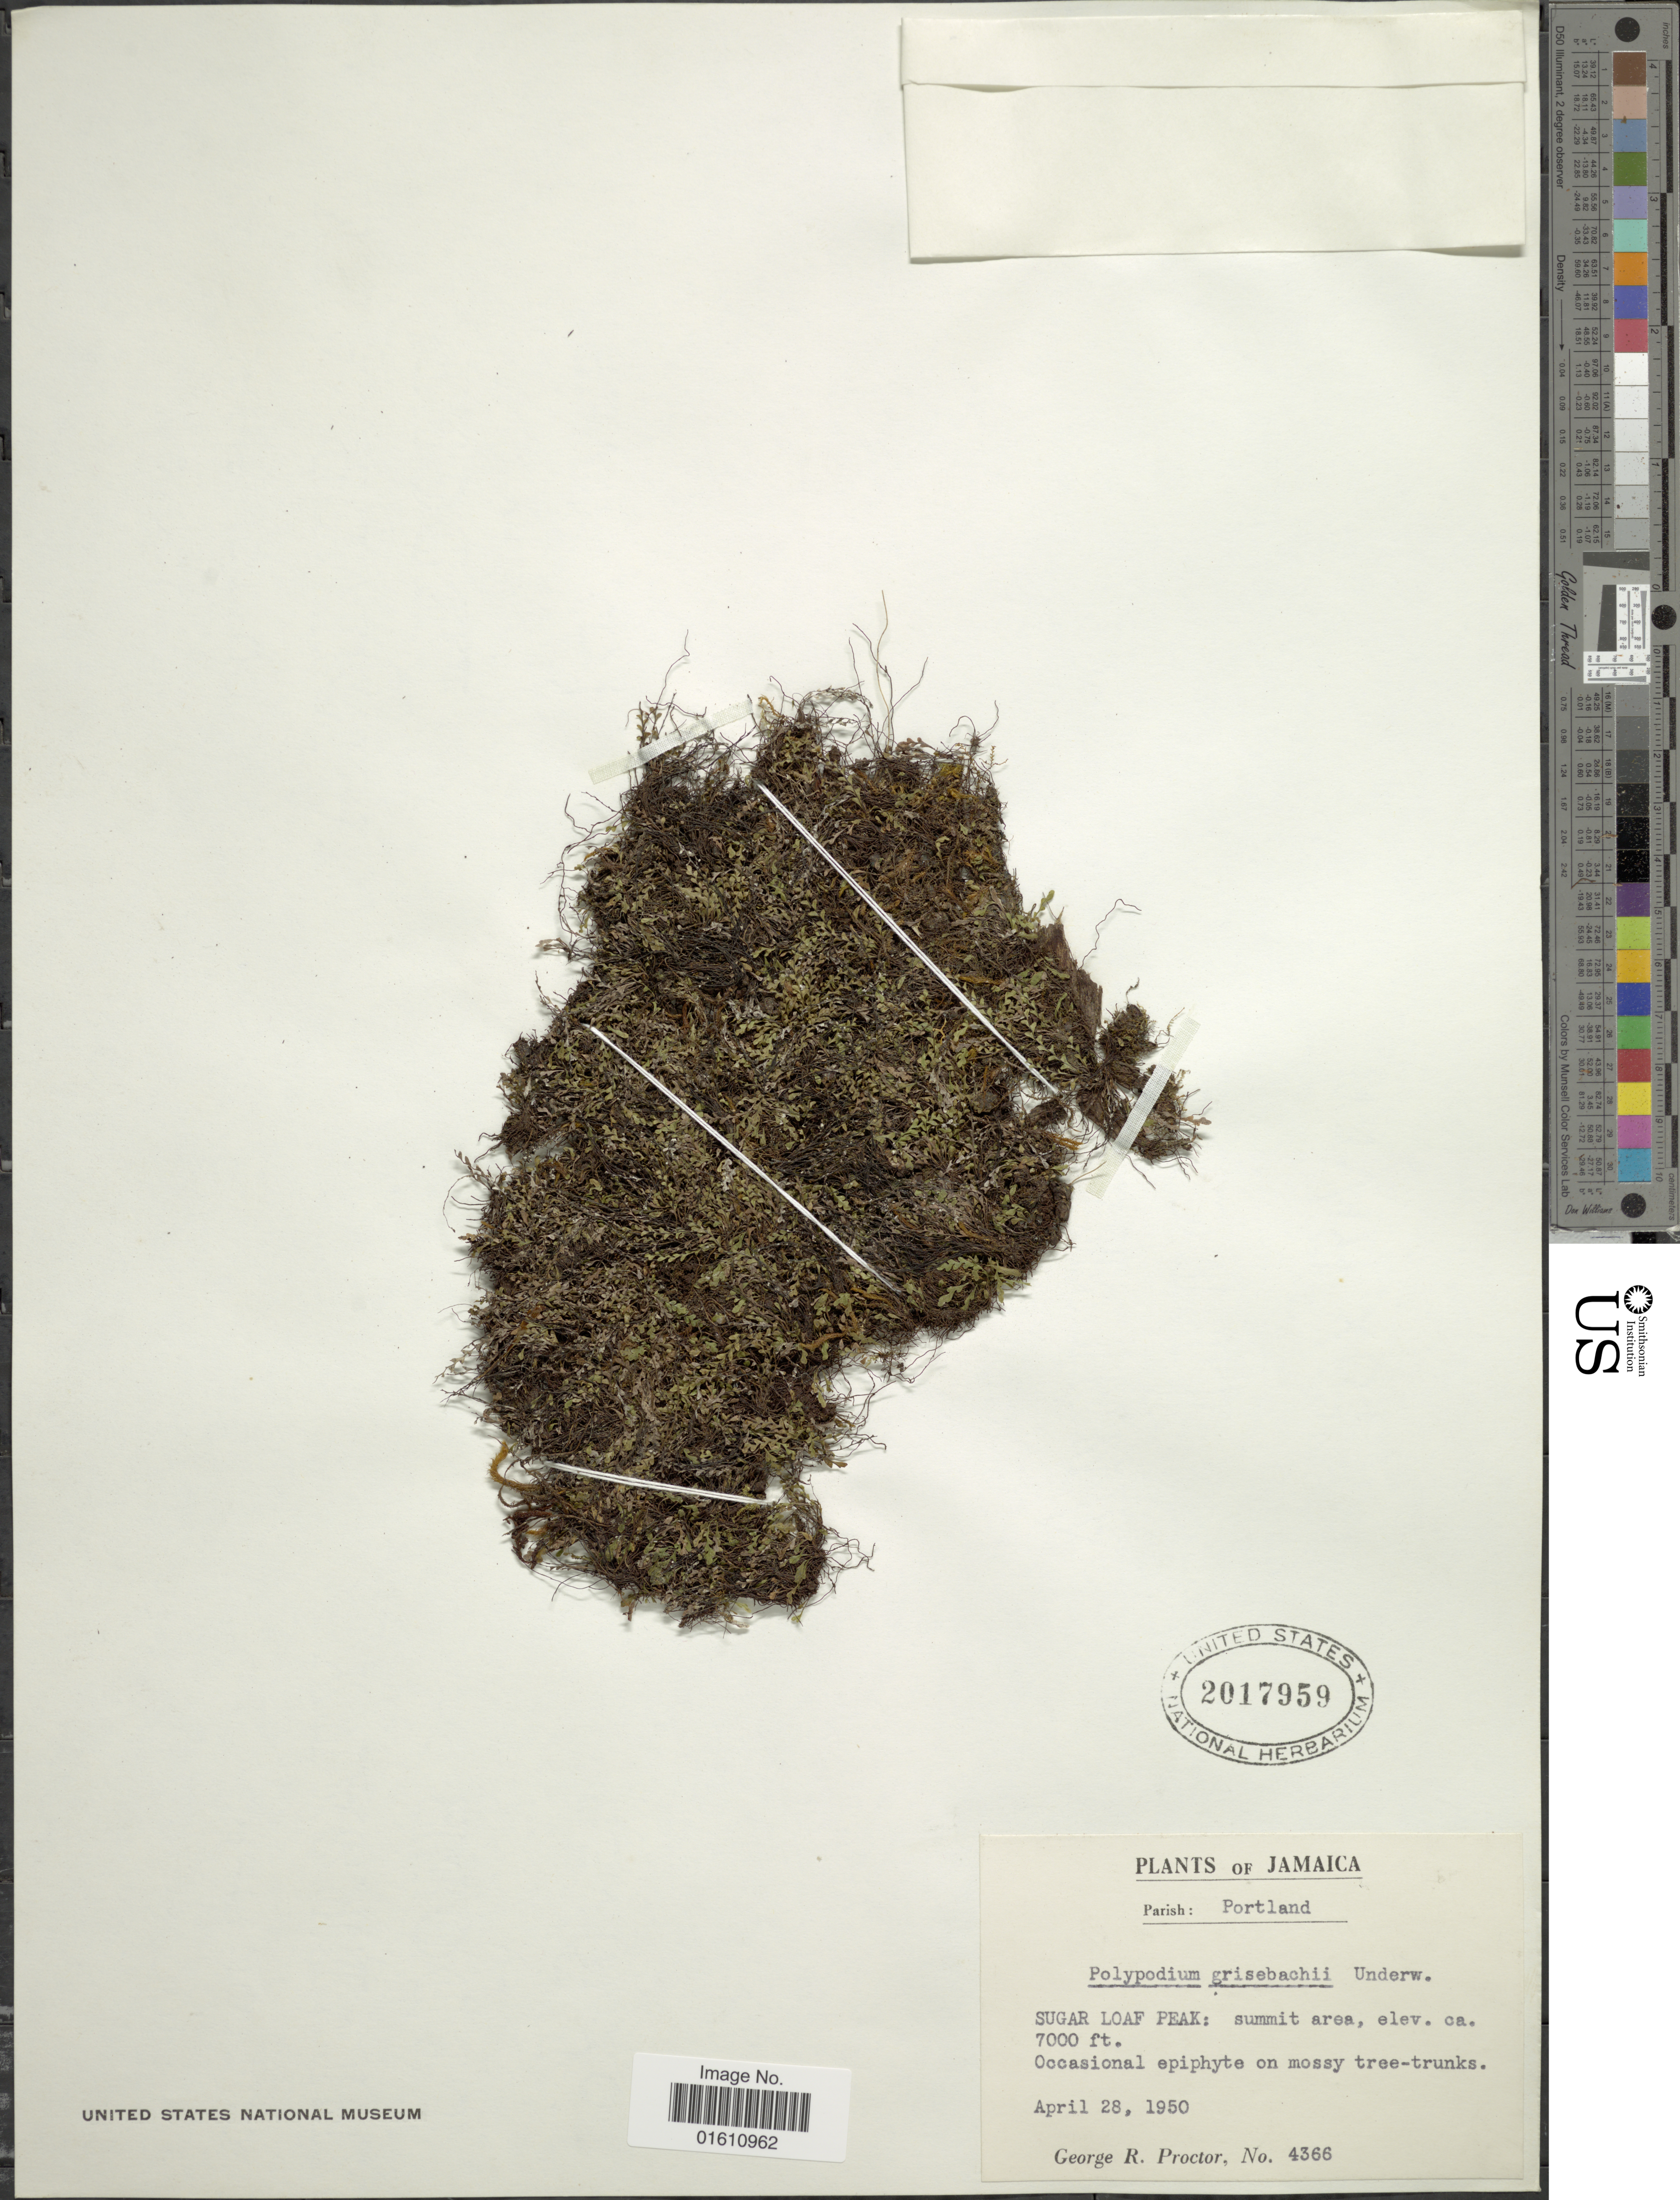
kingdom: Plantae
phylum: Tracheophyta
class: Polypodiopsida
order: Polypodiales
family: Polypodiaceae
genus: Moranopteris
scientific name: Moranopteris grisebachii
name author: (C. Chr.) R. Y. Hirai & J. Prado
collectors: G. R. Proctor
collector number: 4366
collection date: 1950-04-28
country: Jamaica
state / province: Portland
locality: Parish: Portland, Sugar Loaf Peak: summit area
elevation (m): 2134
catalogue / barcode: US 2017959